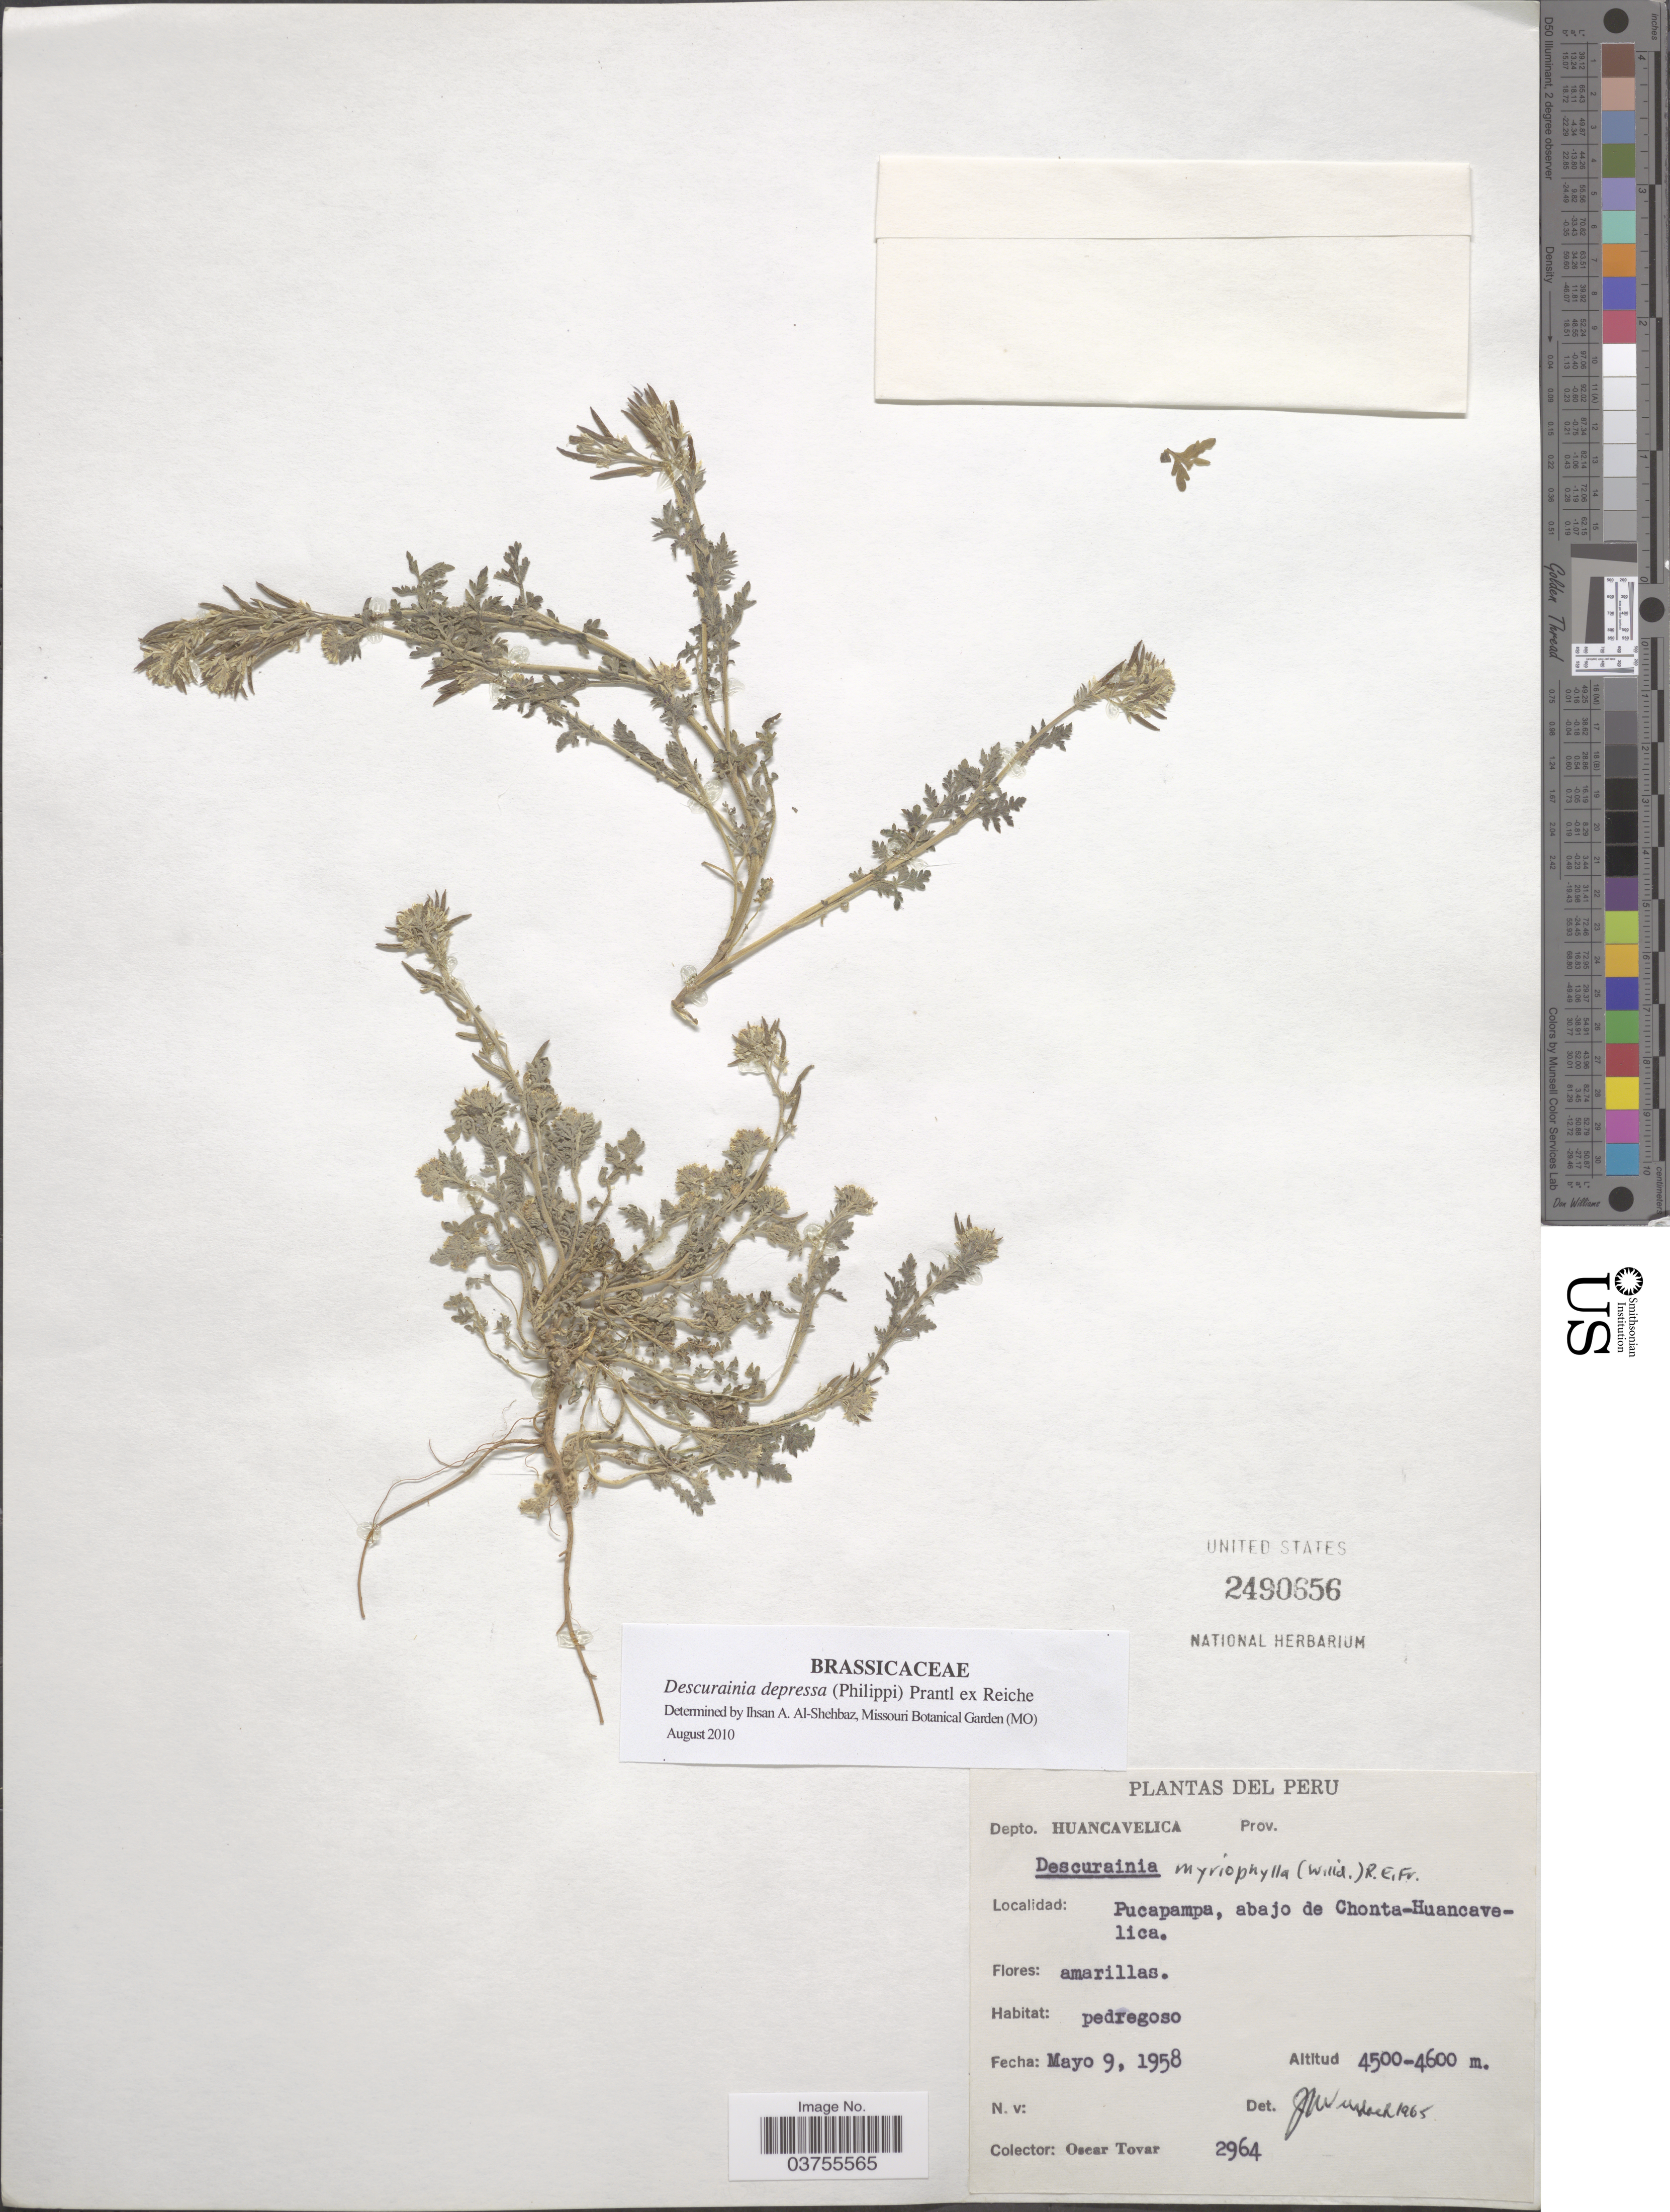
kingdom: Plantae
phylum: Tracheophyta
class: Magnoliopsida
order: Brassicales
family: Brassicaceae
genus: Descurainia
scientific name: Descurainia depressa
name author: (Phil. & C.A. Mey.) Prantl ex Reiche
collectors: Ó. Tovar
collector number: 2964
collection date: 1958-05-09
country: Peru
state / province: Huancavelica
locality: Depto. Huancavelica. Pucapampa, abajo de Chonta-Huancavelica.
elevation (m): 4500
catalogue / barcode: US 2490656